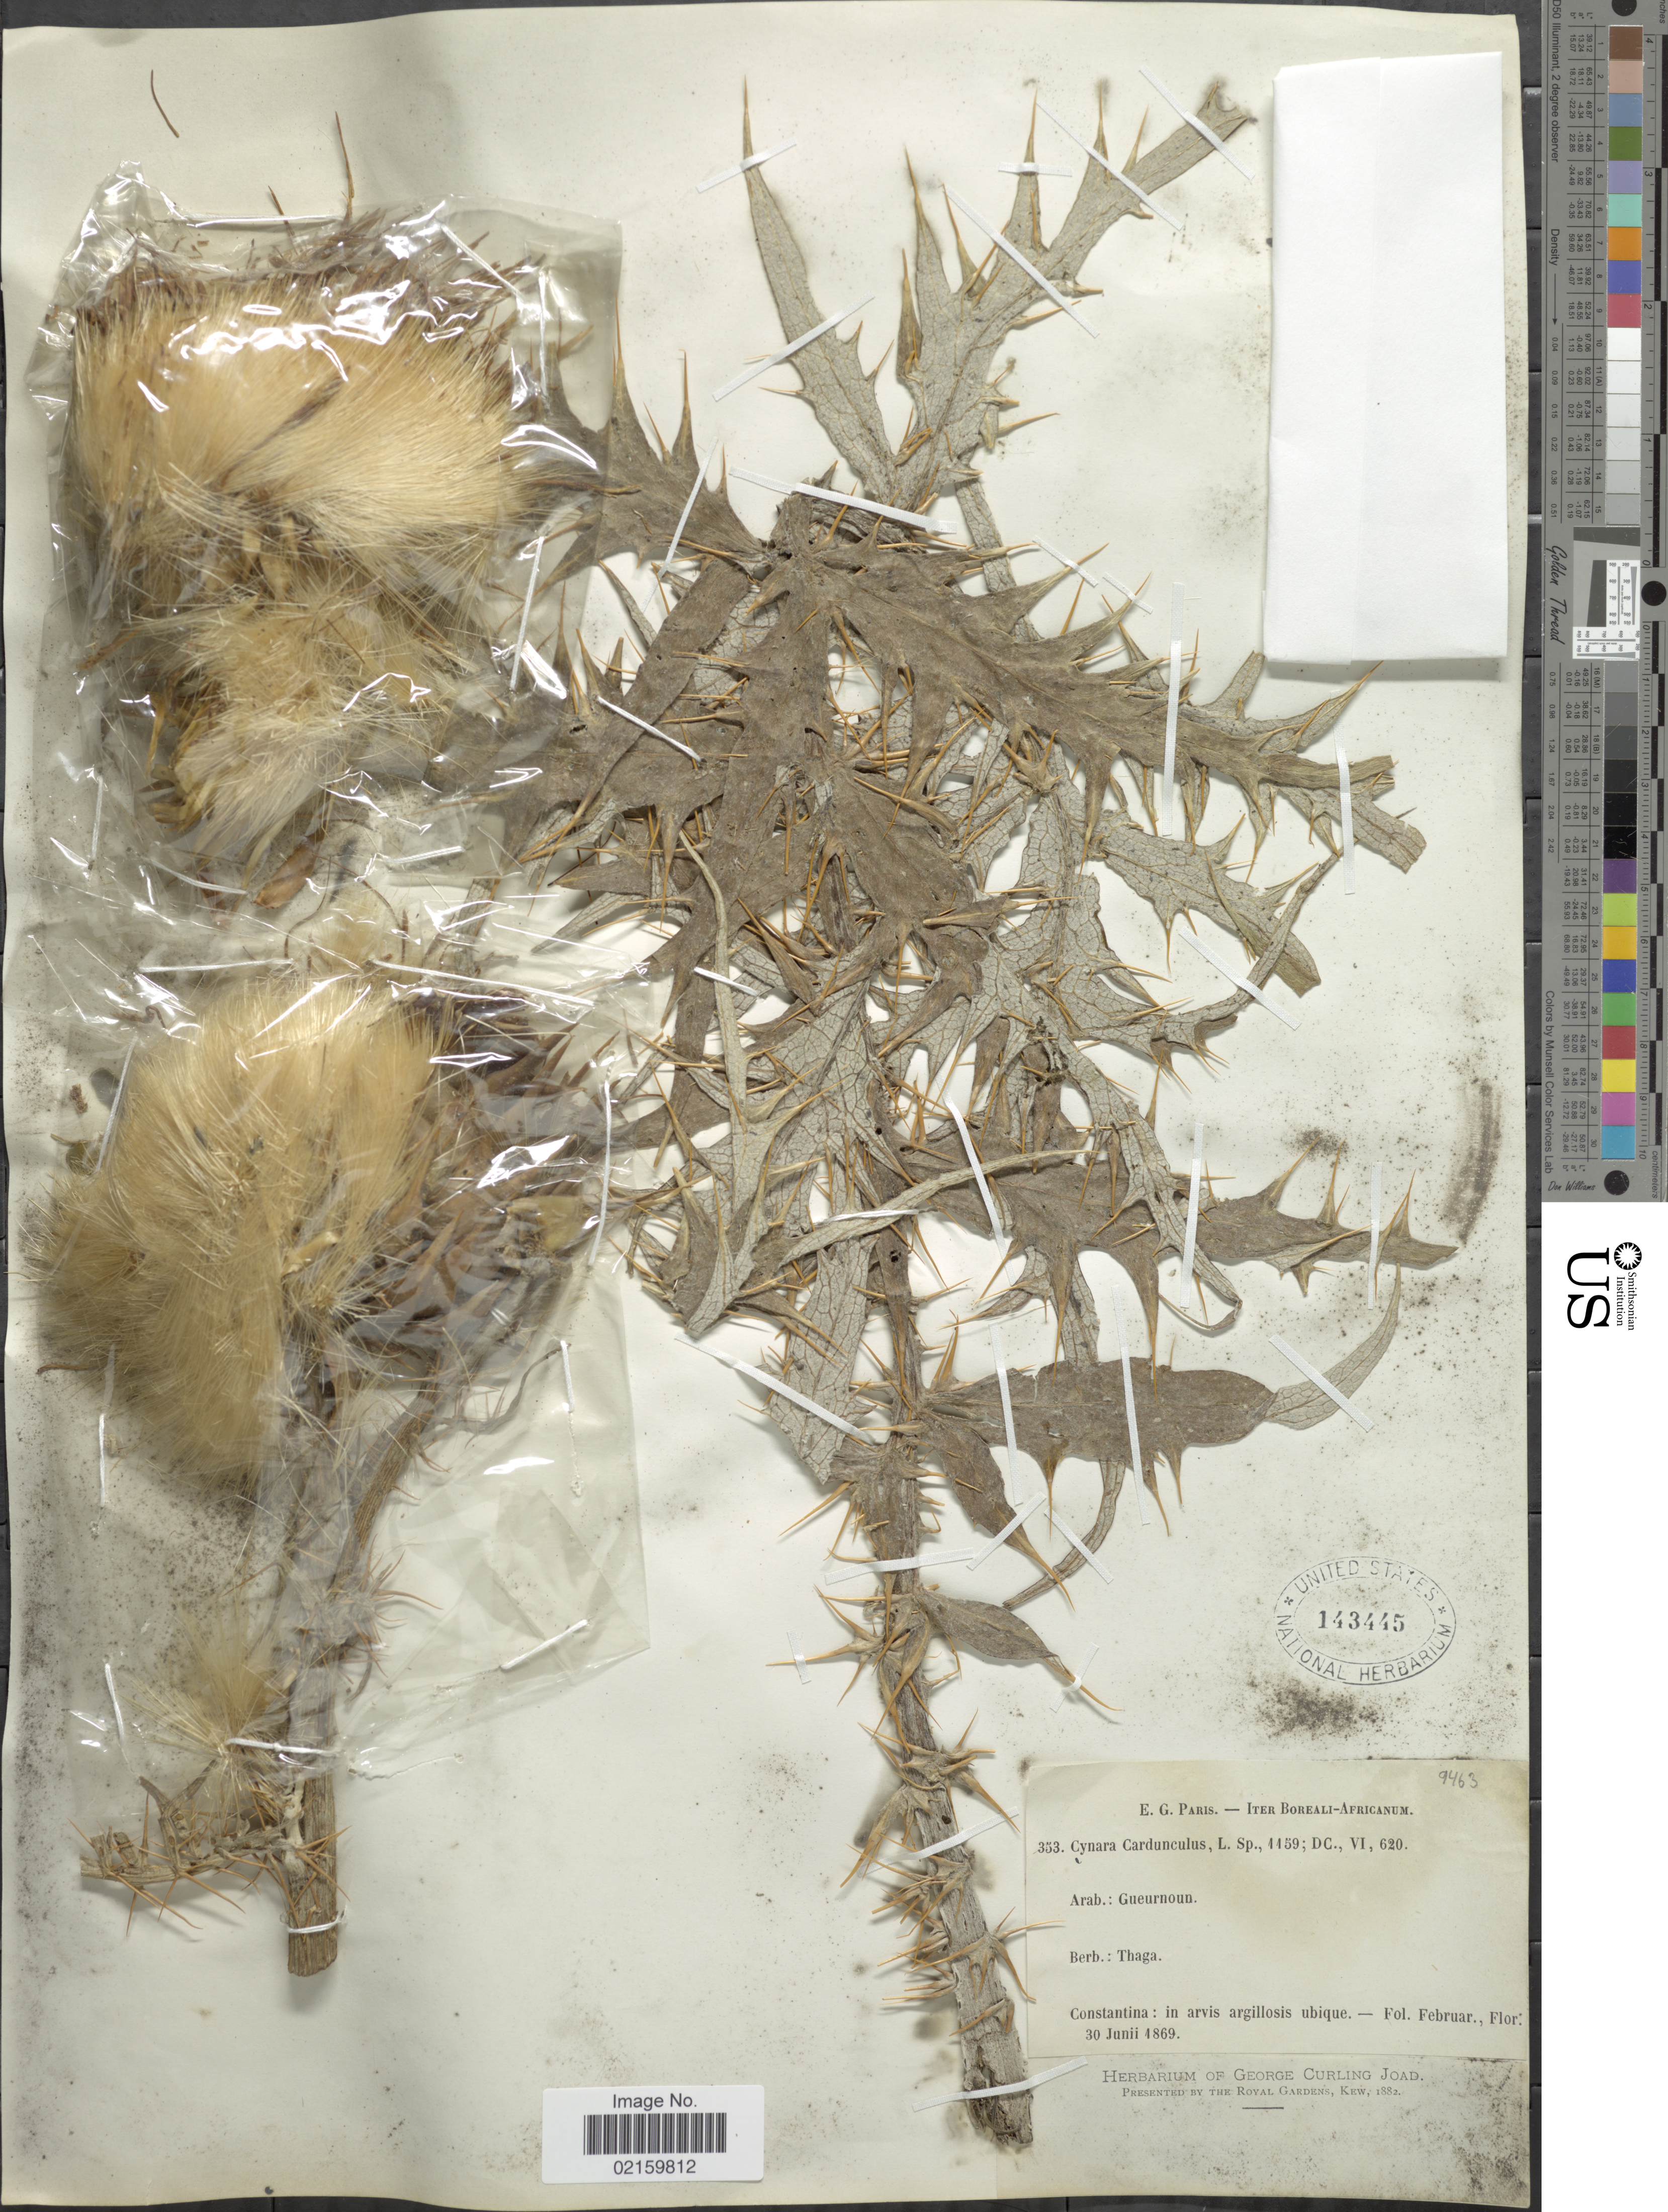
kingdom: Plantae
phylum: Tracheophyta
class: Magnoliopsida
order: Asterales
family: Asteraceae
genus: Cynara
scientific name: Cynara cardunculus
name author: L.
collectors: Paris, E.G.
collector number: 353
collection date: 1869-06-30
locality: Costantina: in arvis argillosis ubique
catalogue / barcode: US 143445